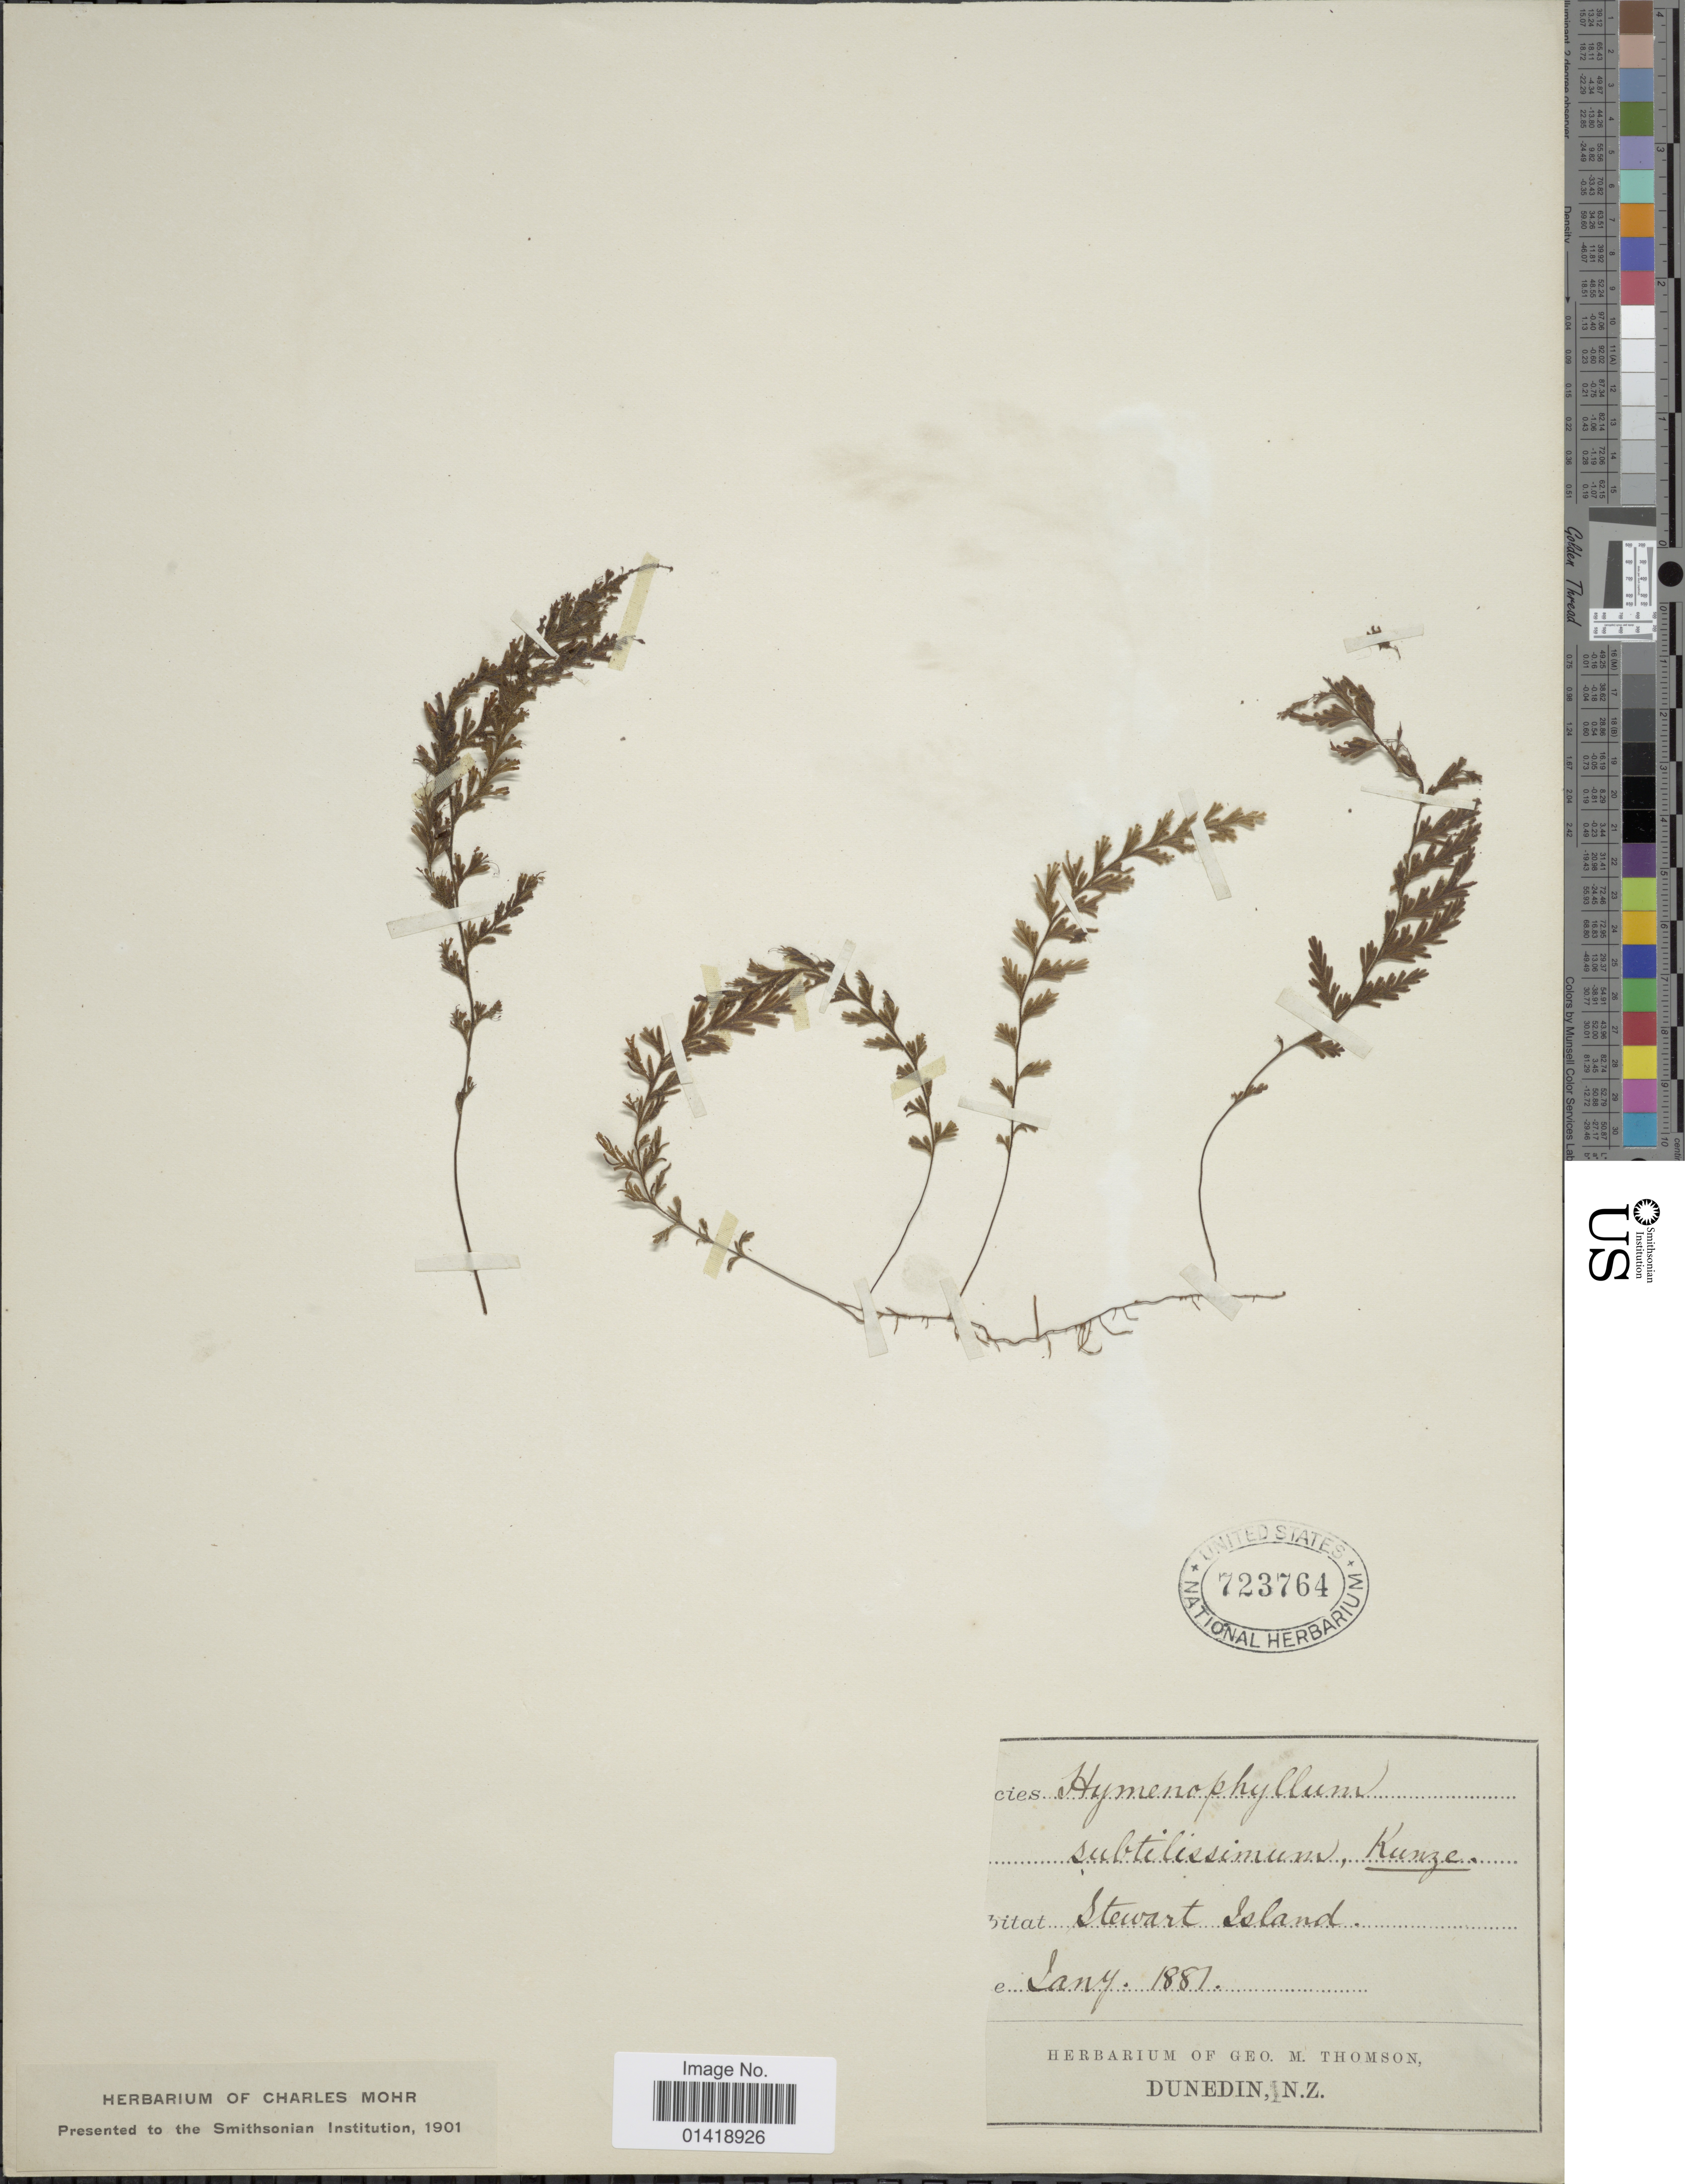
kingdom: Plantae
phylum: Tracheophyta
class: Polypodiopsida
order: Hymenophyllales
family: Hymenophyllaceae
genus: Hymenophyllum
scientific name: Hymenophyllum ferrugineum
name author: Colla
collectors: G. Thomson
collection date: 1881-01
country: New Zealand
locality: Stewart Island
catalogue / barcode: US 723764